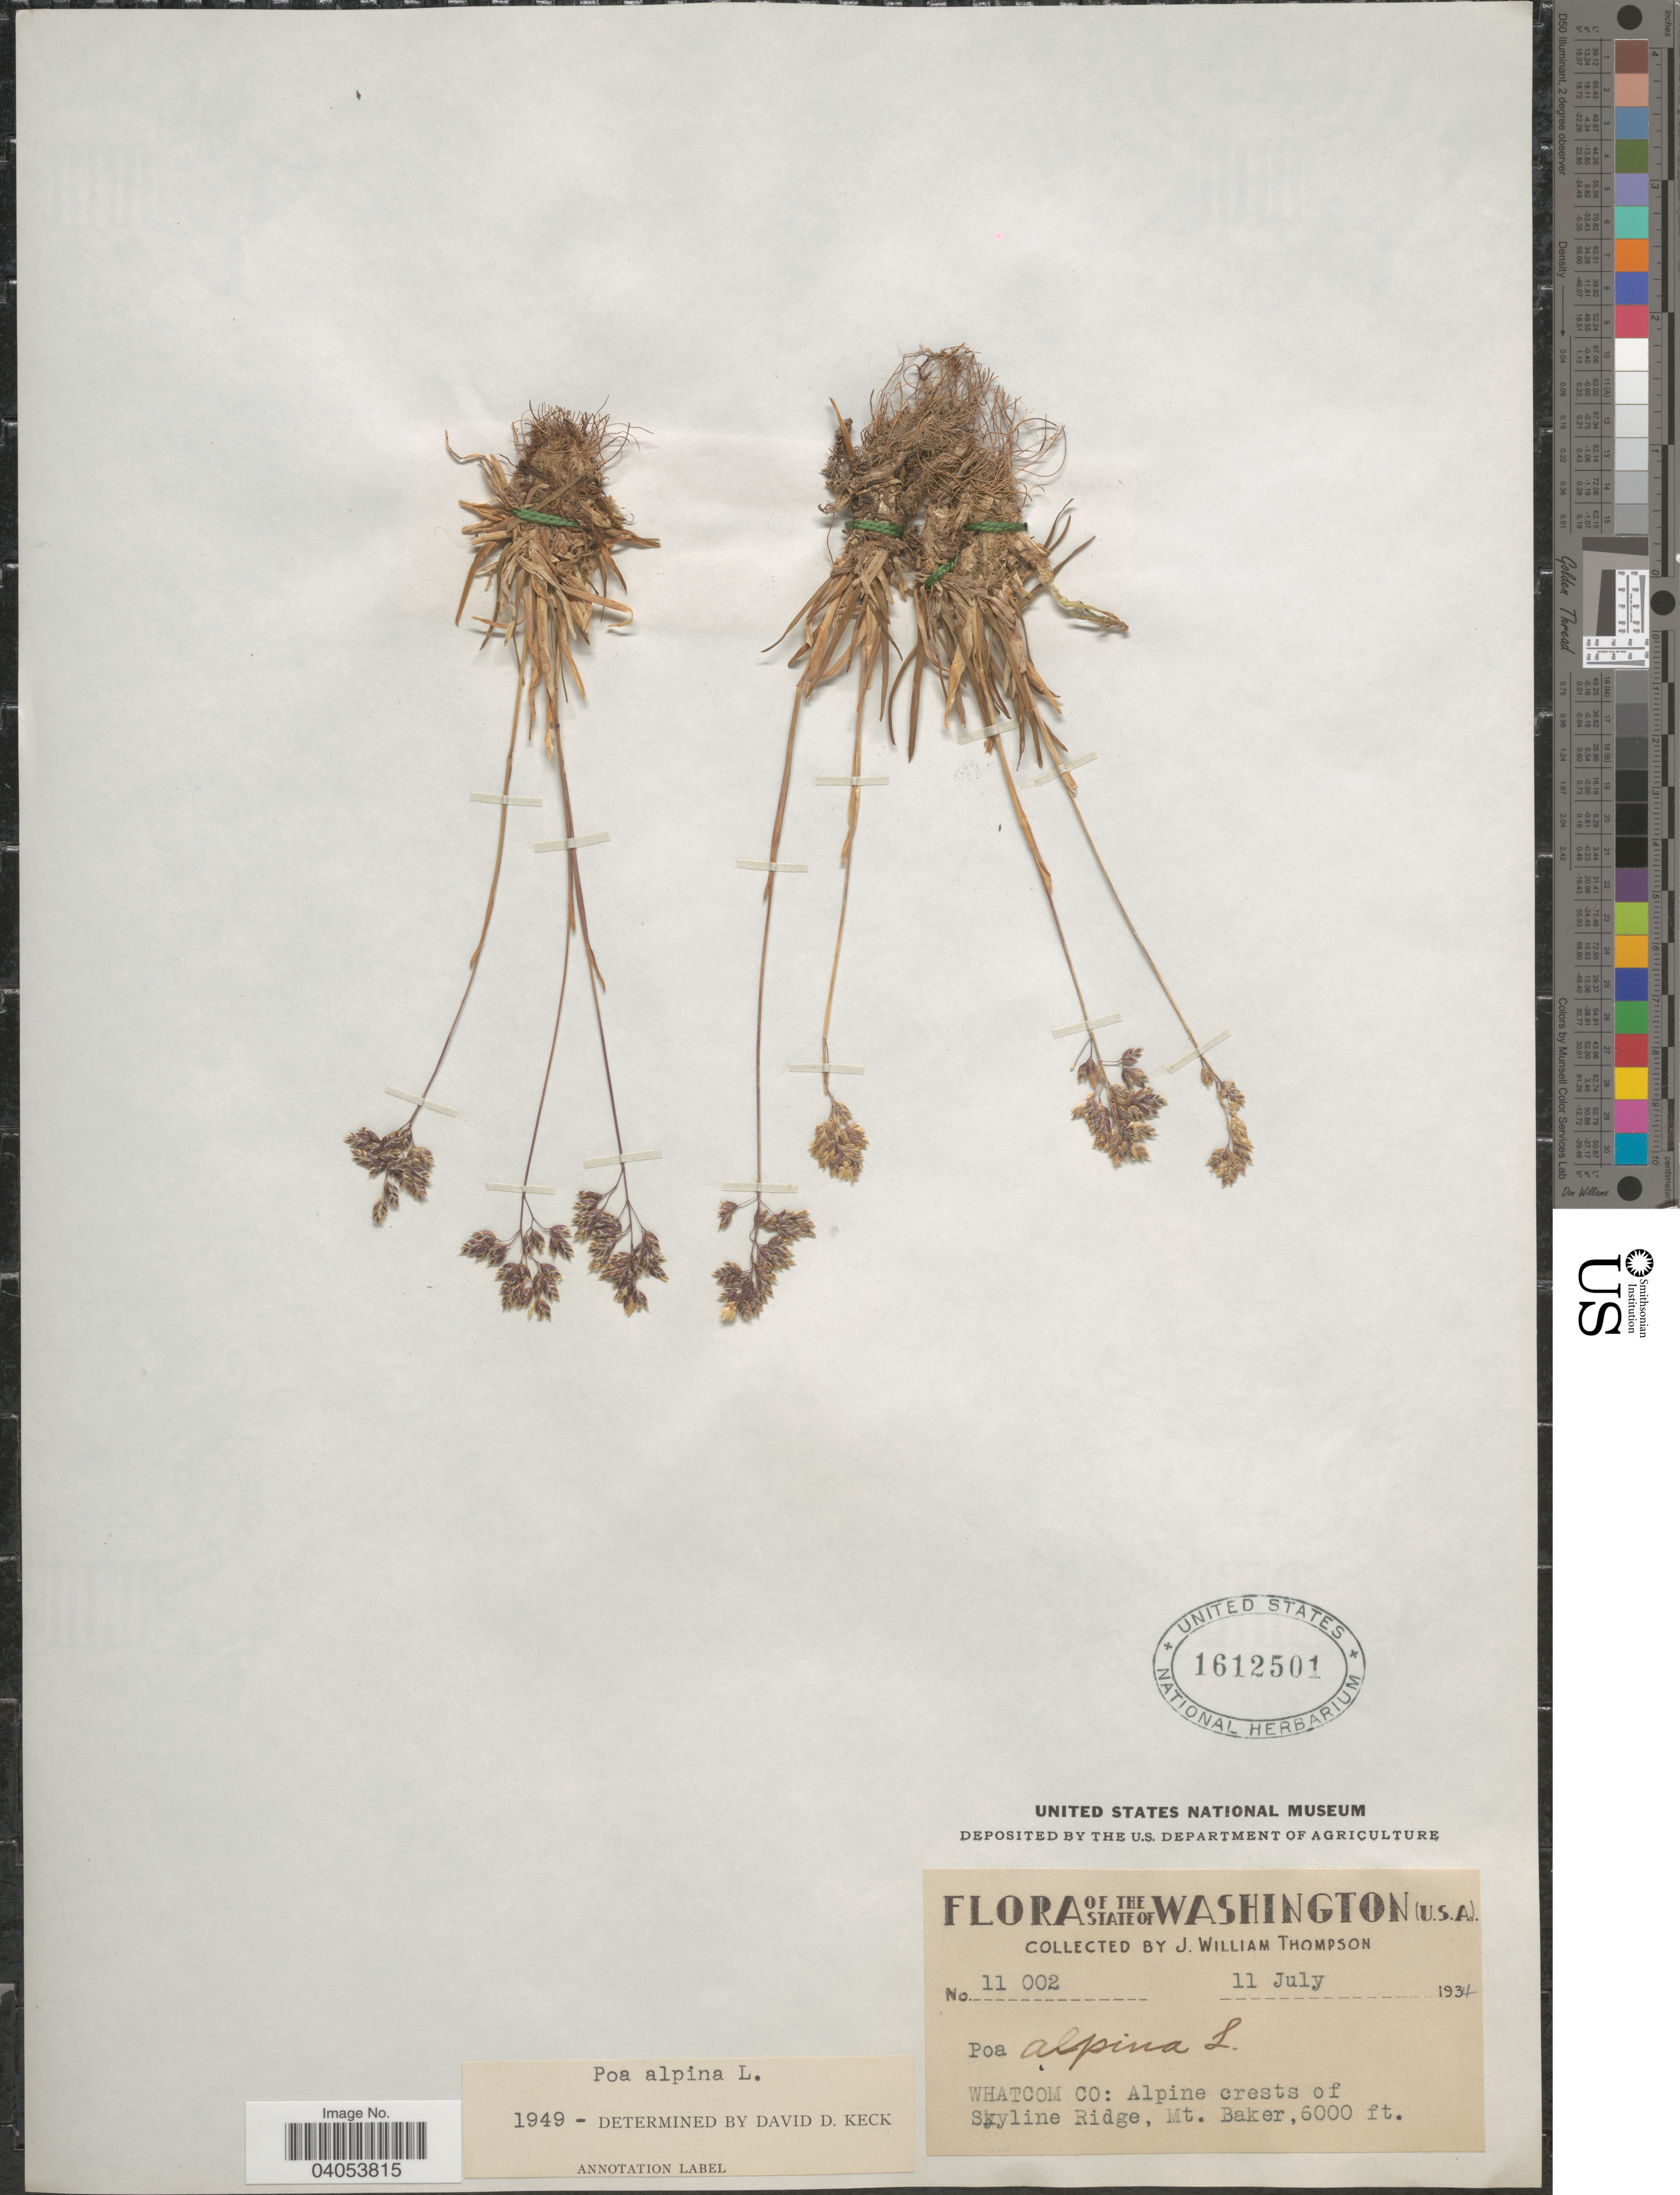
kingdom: Plantae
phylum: Tracheophyta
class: Liliopsida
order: Poales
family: Poaceae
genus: Poa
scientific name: Poa alpina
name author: L.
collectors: J. W. Thompson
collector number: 11002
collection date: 1934-07-11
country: United States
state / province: Washington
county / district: Whitman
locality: Whatcom Co: Alpine crests of Skyline Ridge, Mt. Baker.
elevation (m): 1829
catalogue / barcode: US 1612501